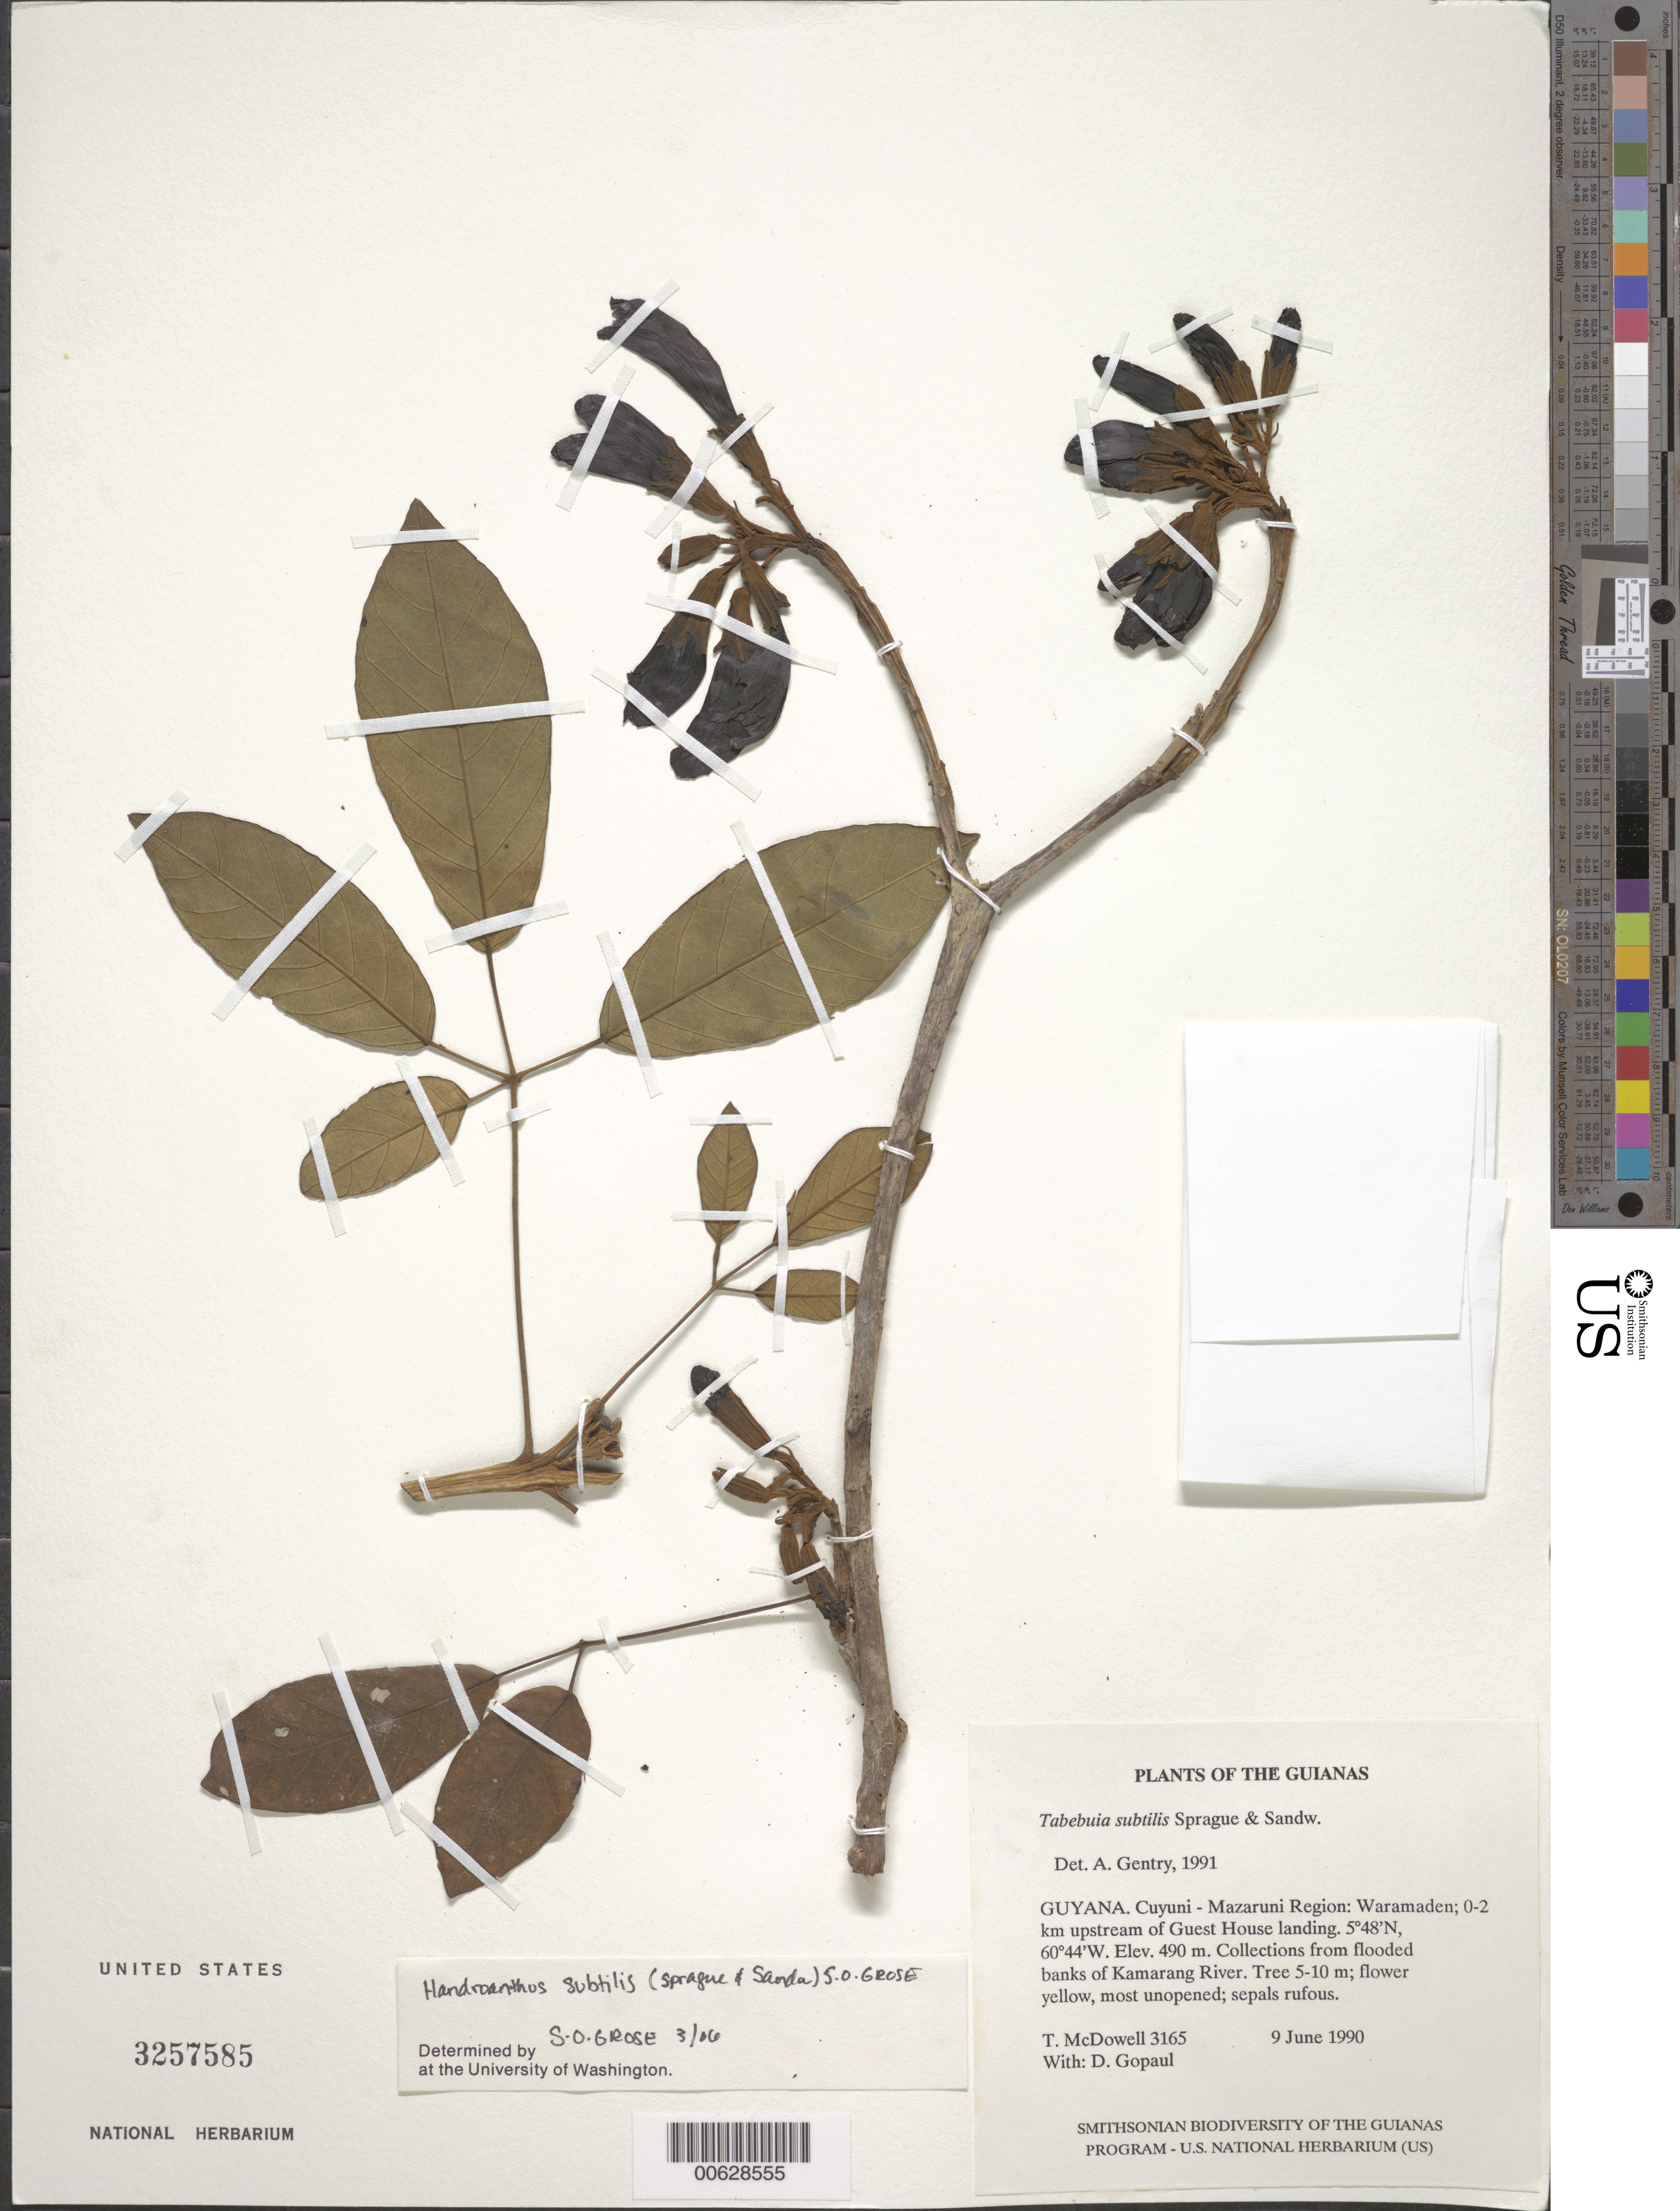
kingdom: Plantae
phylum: Tracheophyta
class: Magnoliopsida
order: Lamiales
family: Bignoniaceae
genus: Handroanthus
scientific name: Handroanthus subtilis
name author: (Sprague & Sandwith) S.O. Grose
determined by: Grose, S. O.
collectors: T. McDowell & D. Gopaul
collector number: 3165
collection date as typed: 9 June 1990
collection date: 1990-06-09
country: Guyana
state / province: Cuyuni-Mazaruni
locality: Waramaden, Kamarang River 0-2 km upstream of Guest House landing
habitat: Flooded river banks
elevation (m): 490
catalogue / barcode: US 3257585